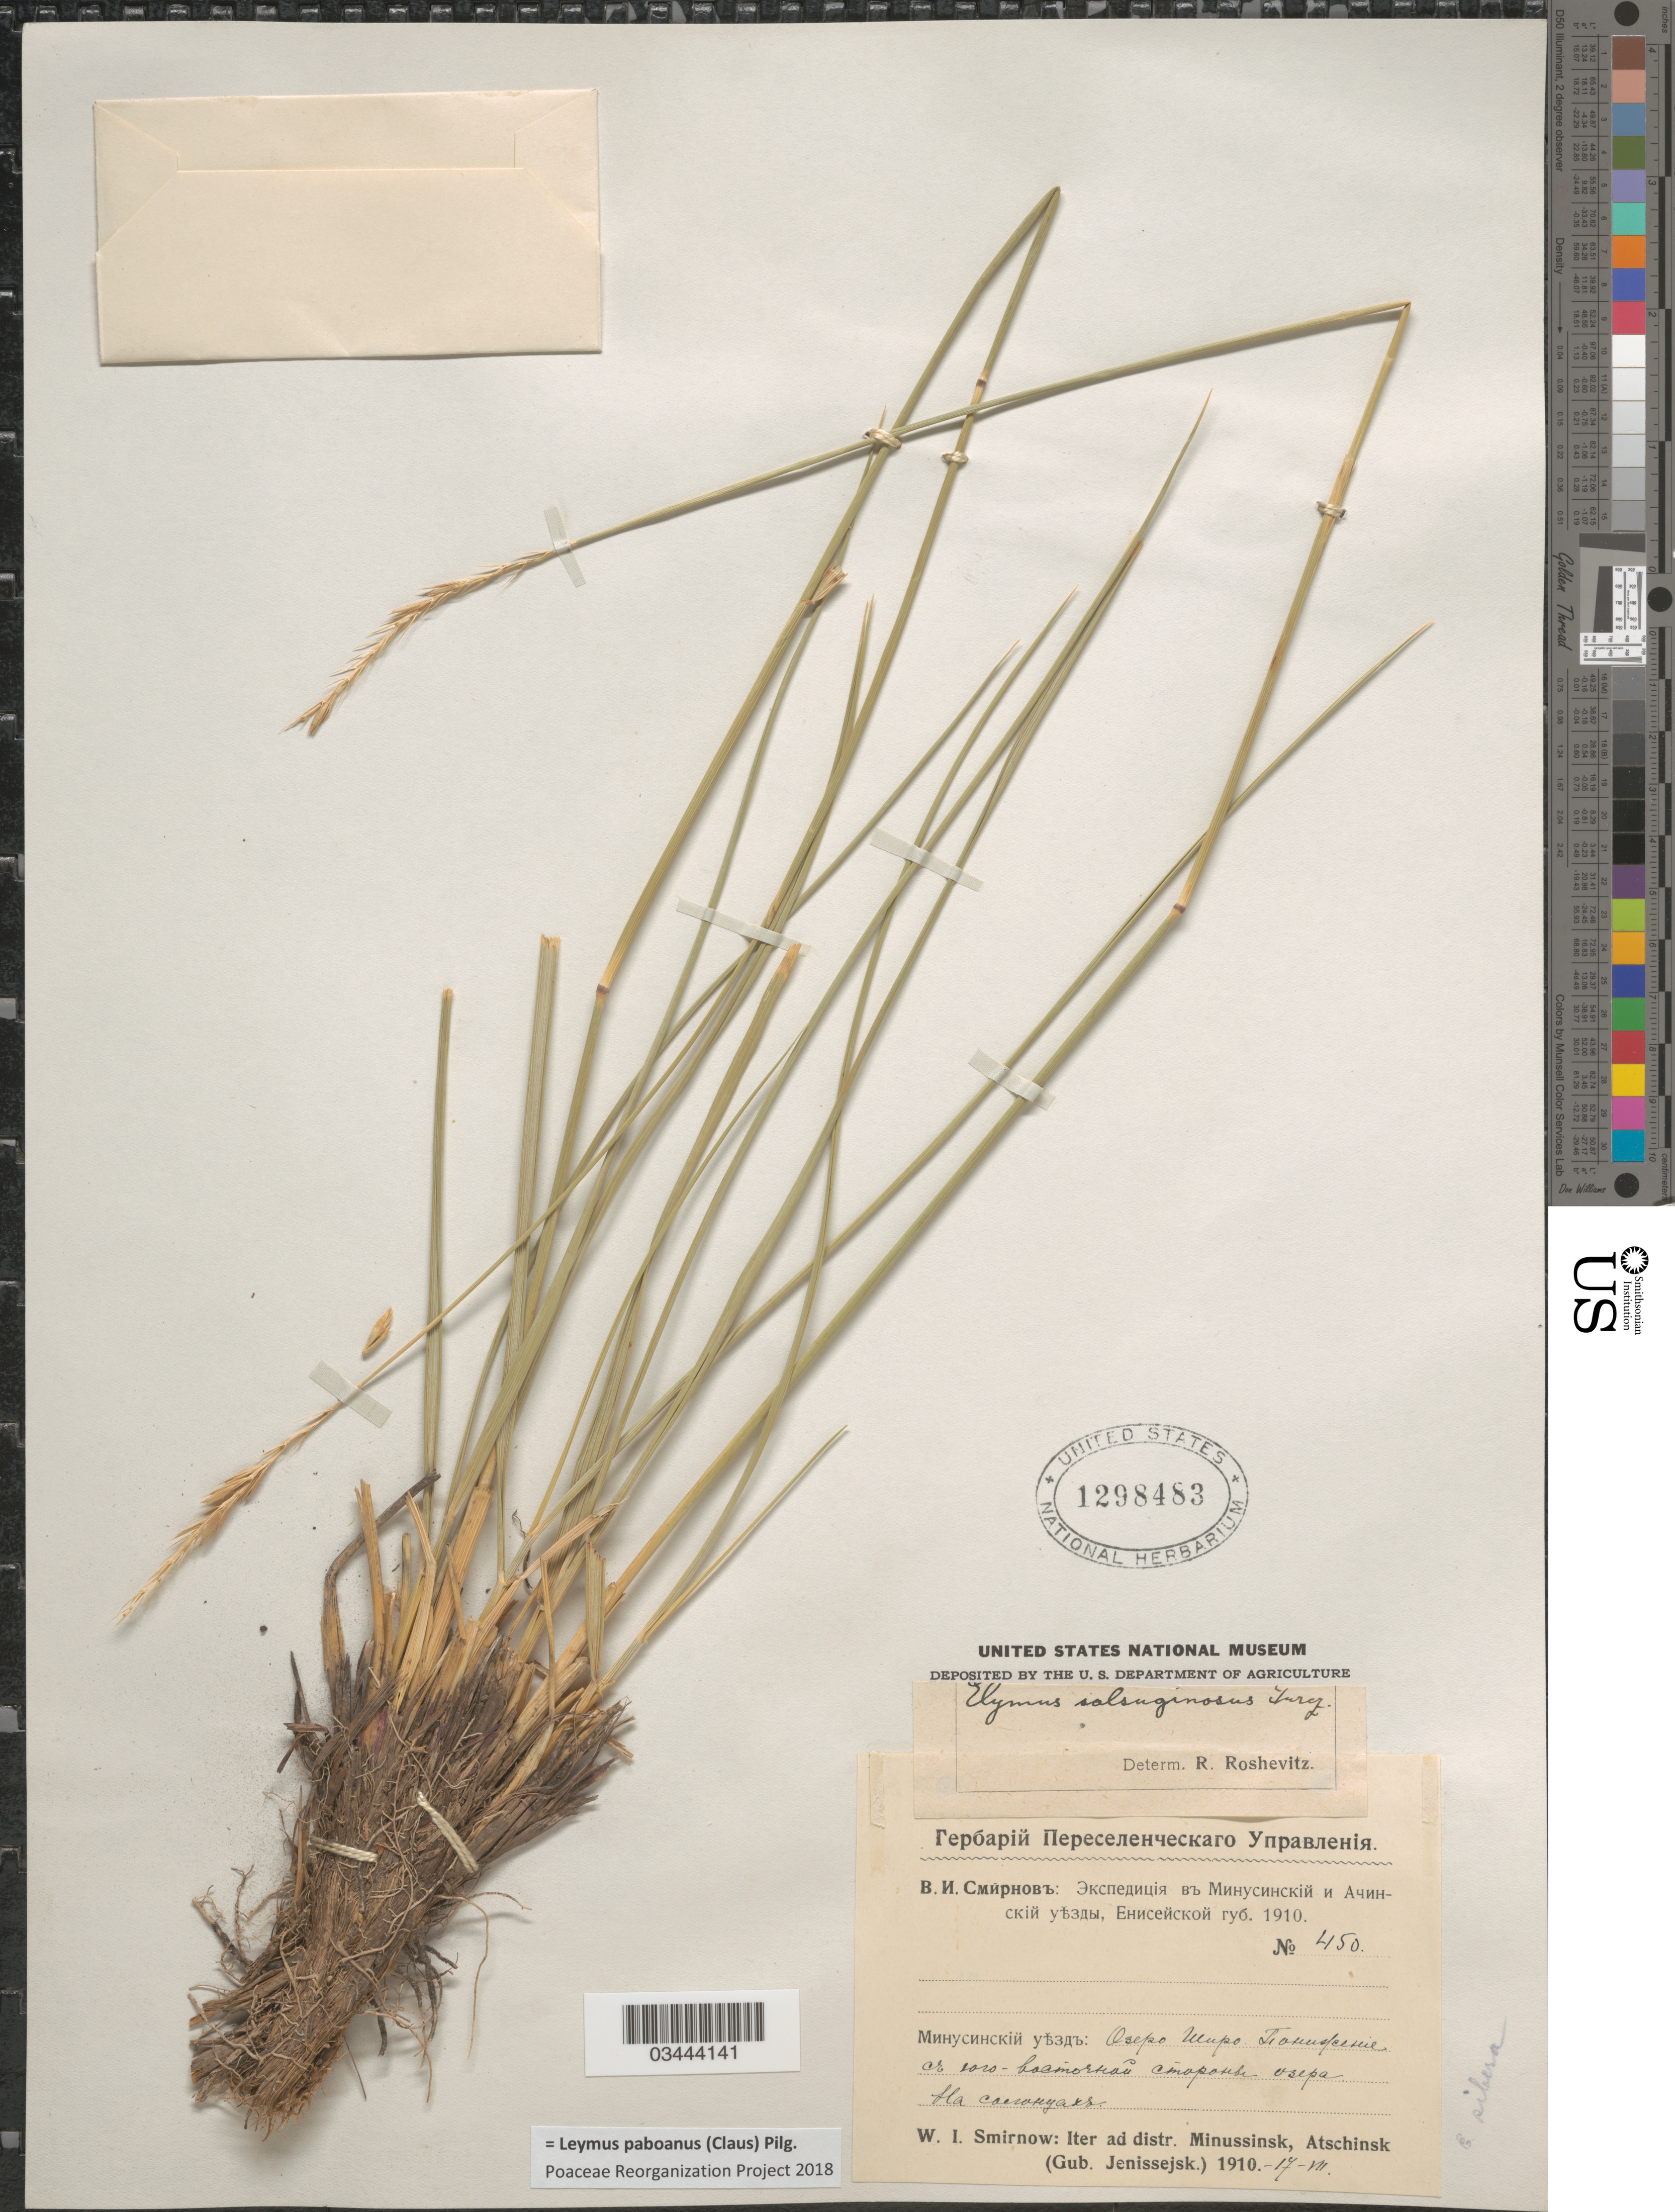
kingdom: Plantae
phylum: Tracheophyta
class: Liliopsida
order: Poales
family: Poaceae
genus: Leymus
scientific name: Leymus paboanus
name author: (Claus) Pilg.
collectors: W. Smirnow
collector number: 450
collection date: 1910-07-17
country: Russian Federation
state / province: Khakassia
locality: Iter ad distr. Minussinsk, Lake Shira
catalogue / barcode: US 1298483